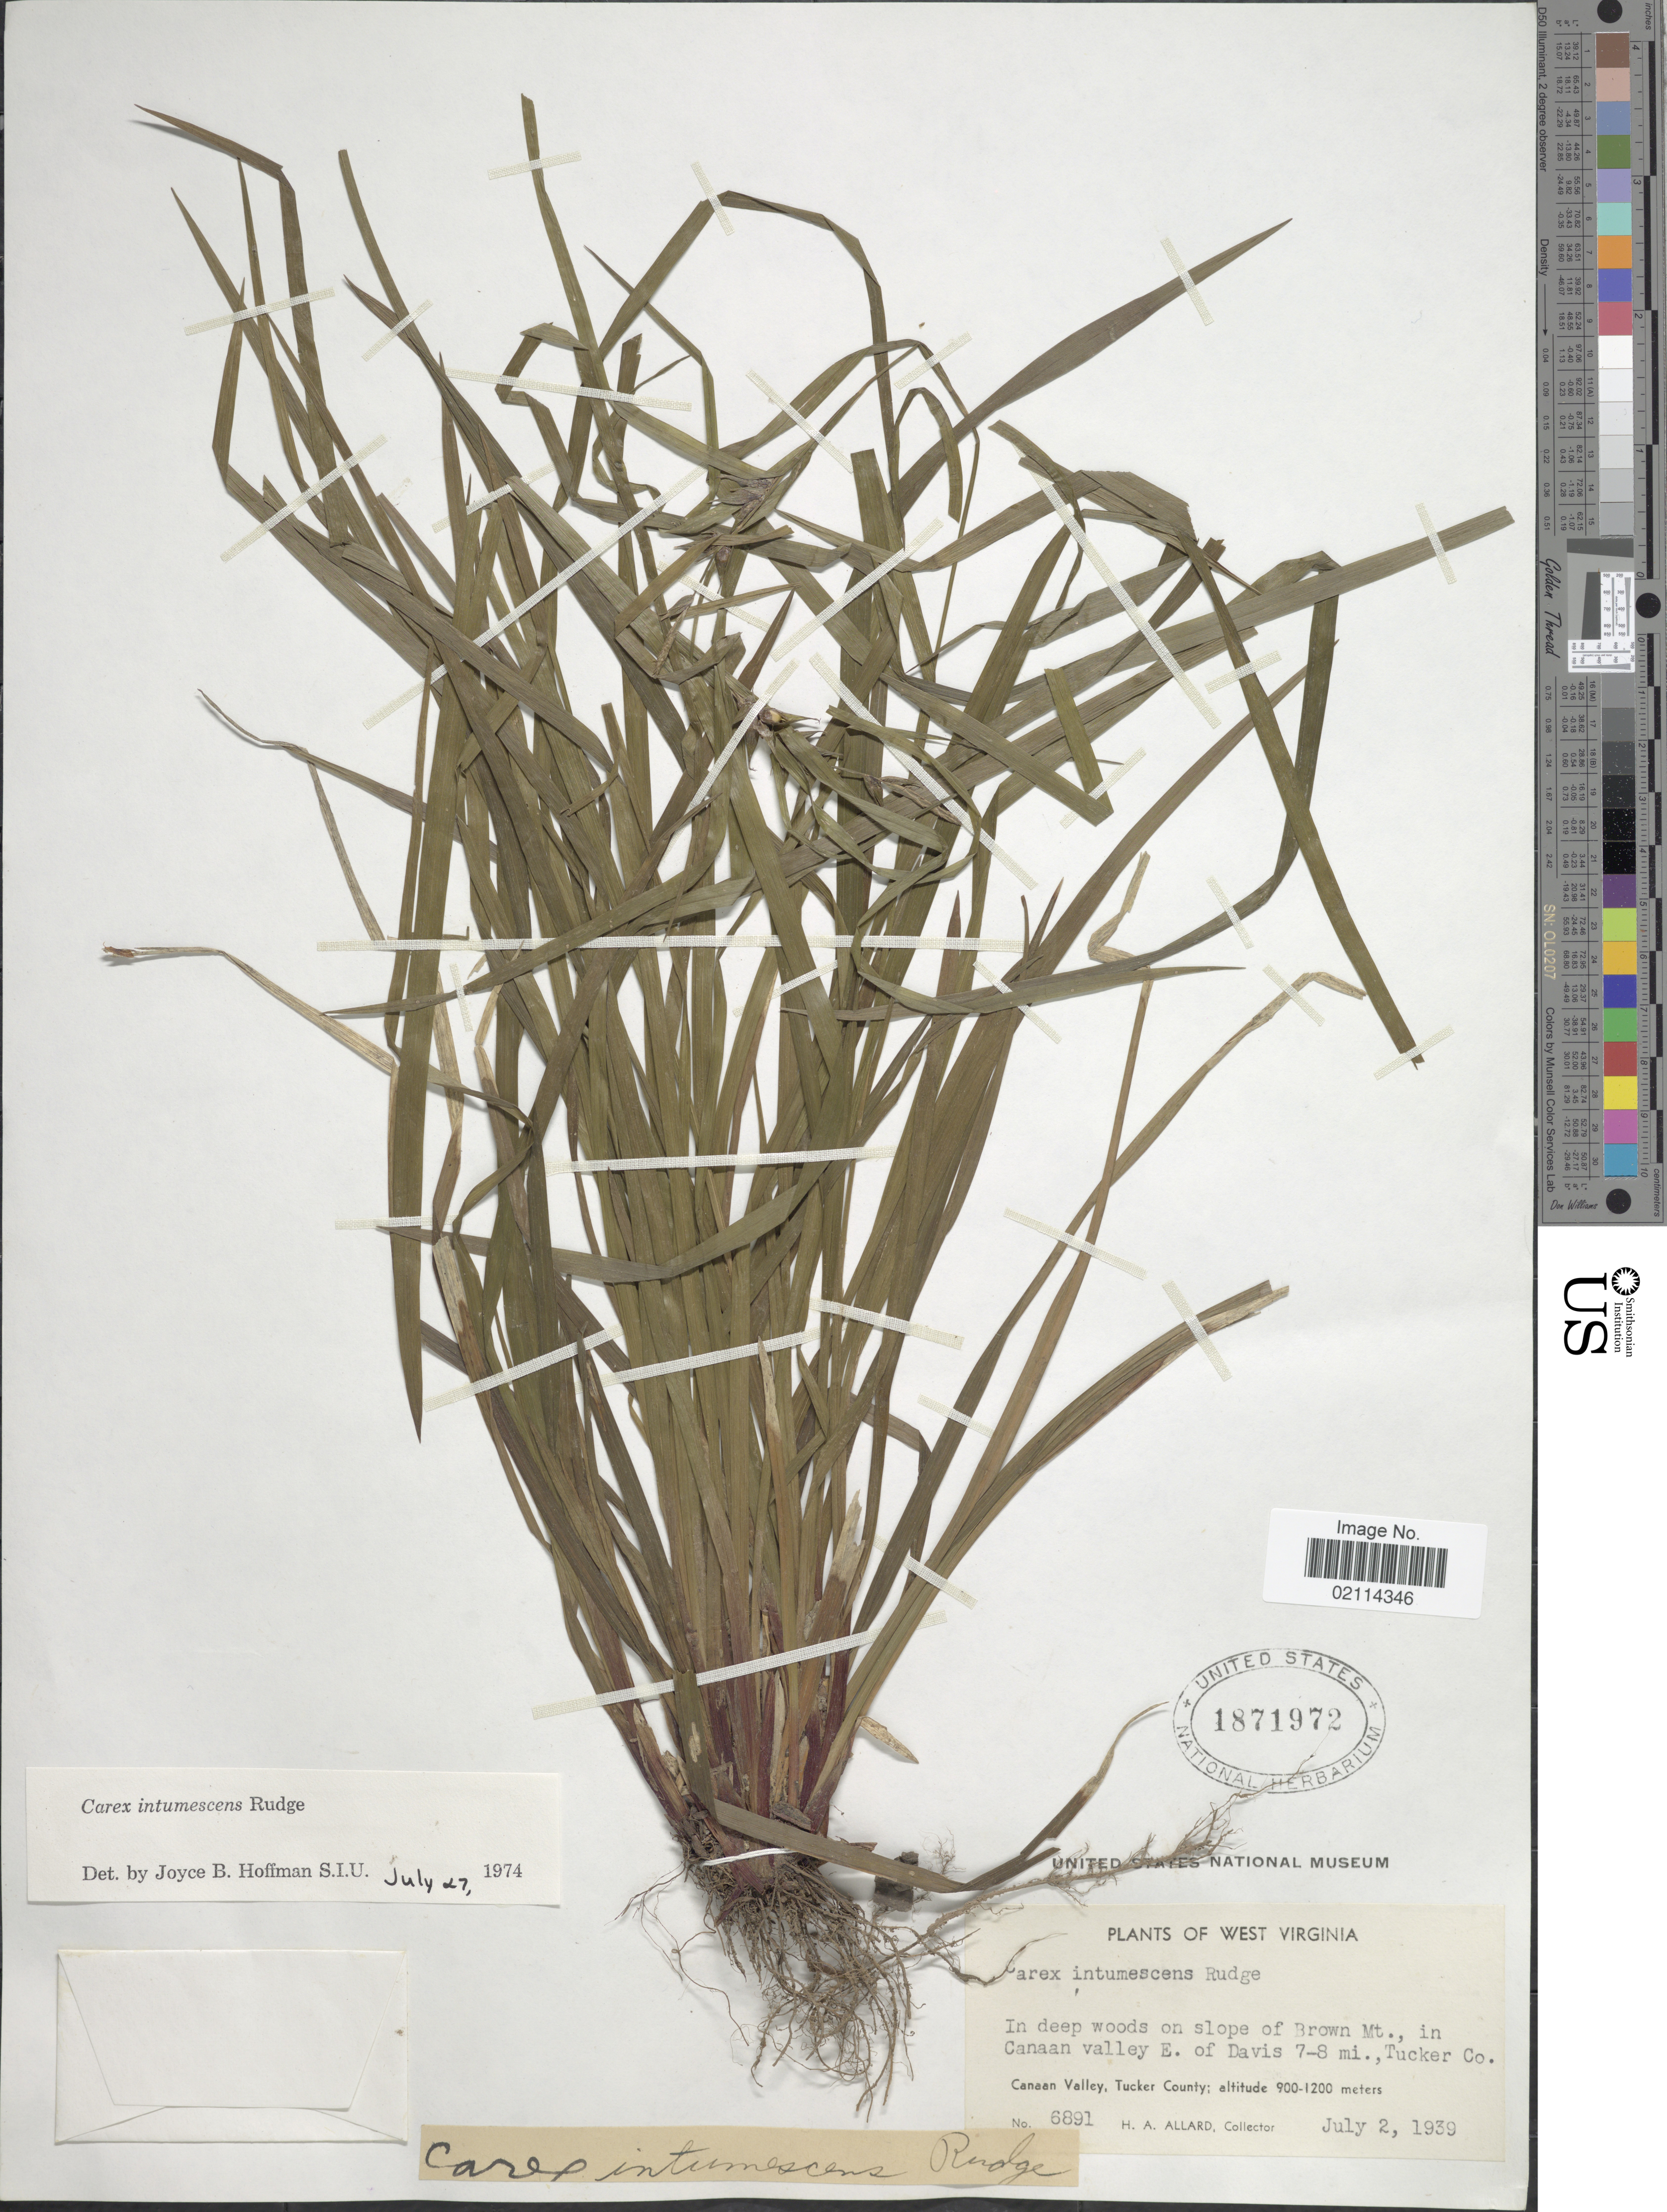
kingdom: Plantae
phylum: Tracheophyta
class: Liliopsida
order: Poales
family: Cyperaceae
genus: Carex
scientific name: Carex intumescens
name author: Rudge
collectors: H. A. Allard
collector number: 6891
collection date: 1939-07-02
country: United States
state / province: West Virginia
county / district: Tucker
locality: In deep woods on slope of Brown Mt., in Canaan valley E. of Davis 7-8 mi., Tucker Co., Canaan Valley, Tucker County.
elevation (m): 900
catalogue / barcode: US 1871972